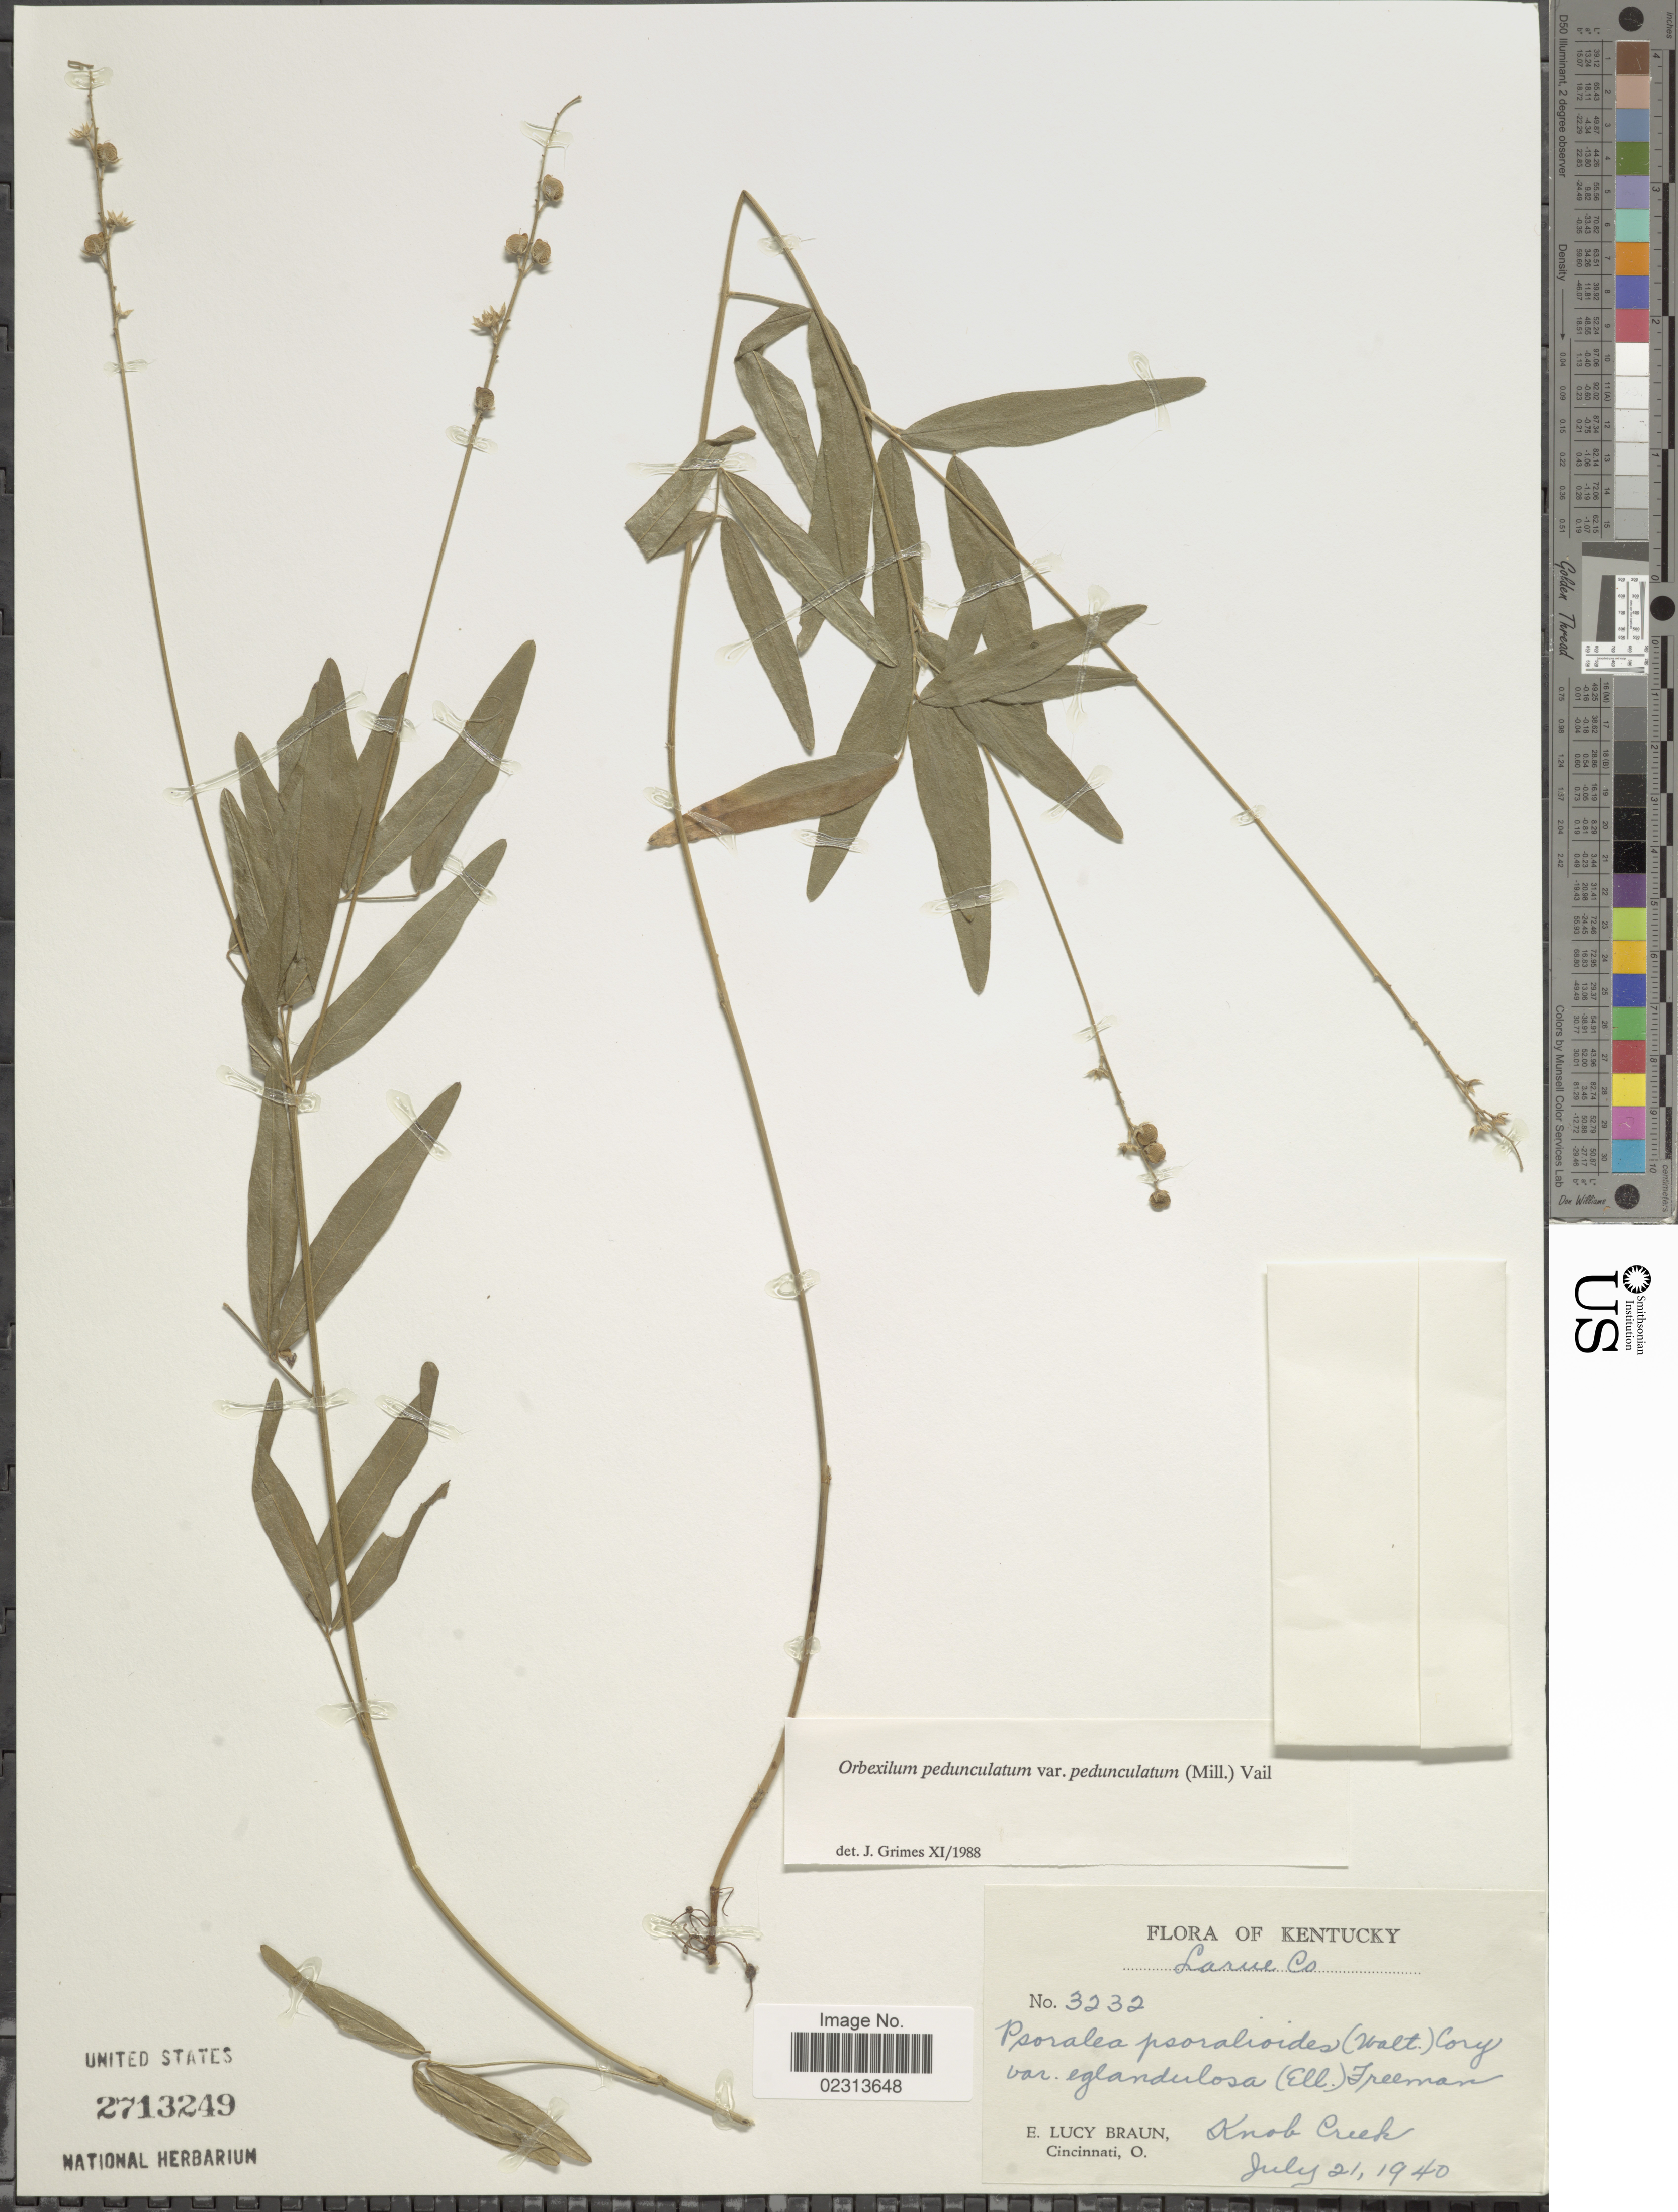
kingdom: Plantae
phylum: Tracheophyta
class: Magnoliopsida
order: Fabales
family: Fabaceae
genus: Orbexilum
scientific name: Orbexilum pedunculatum var. pedunculatum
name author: (Miller) Rydberg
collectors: E. L. Braun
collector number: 3232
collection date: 1940-07-21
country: United States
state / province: Kentucky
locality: Larue Co., Knob Creek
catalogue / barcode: US 2713249